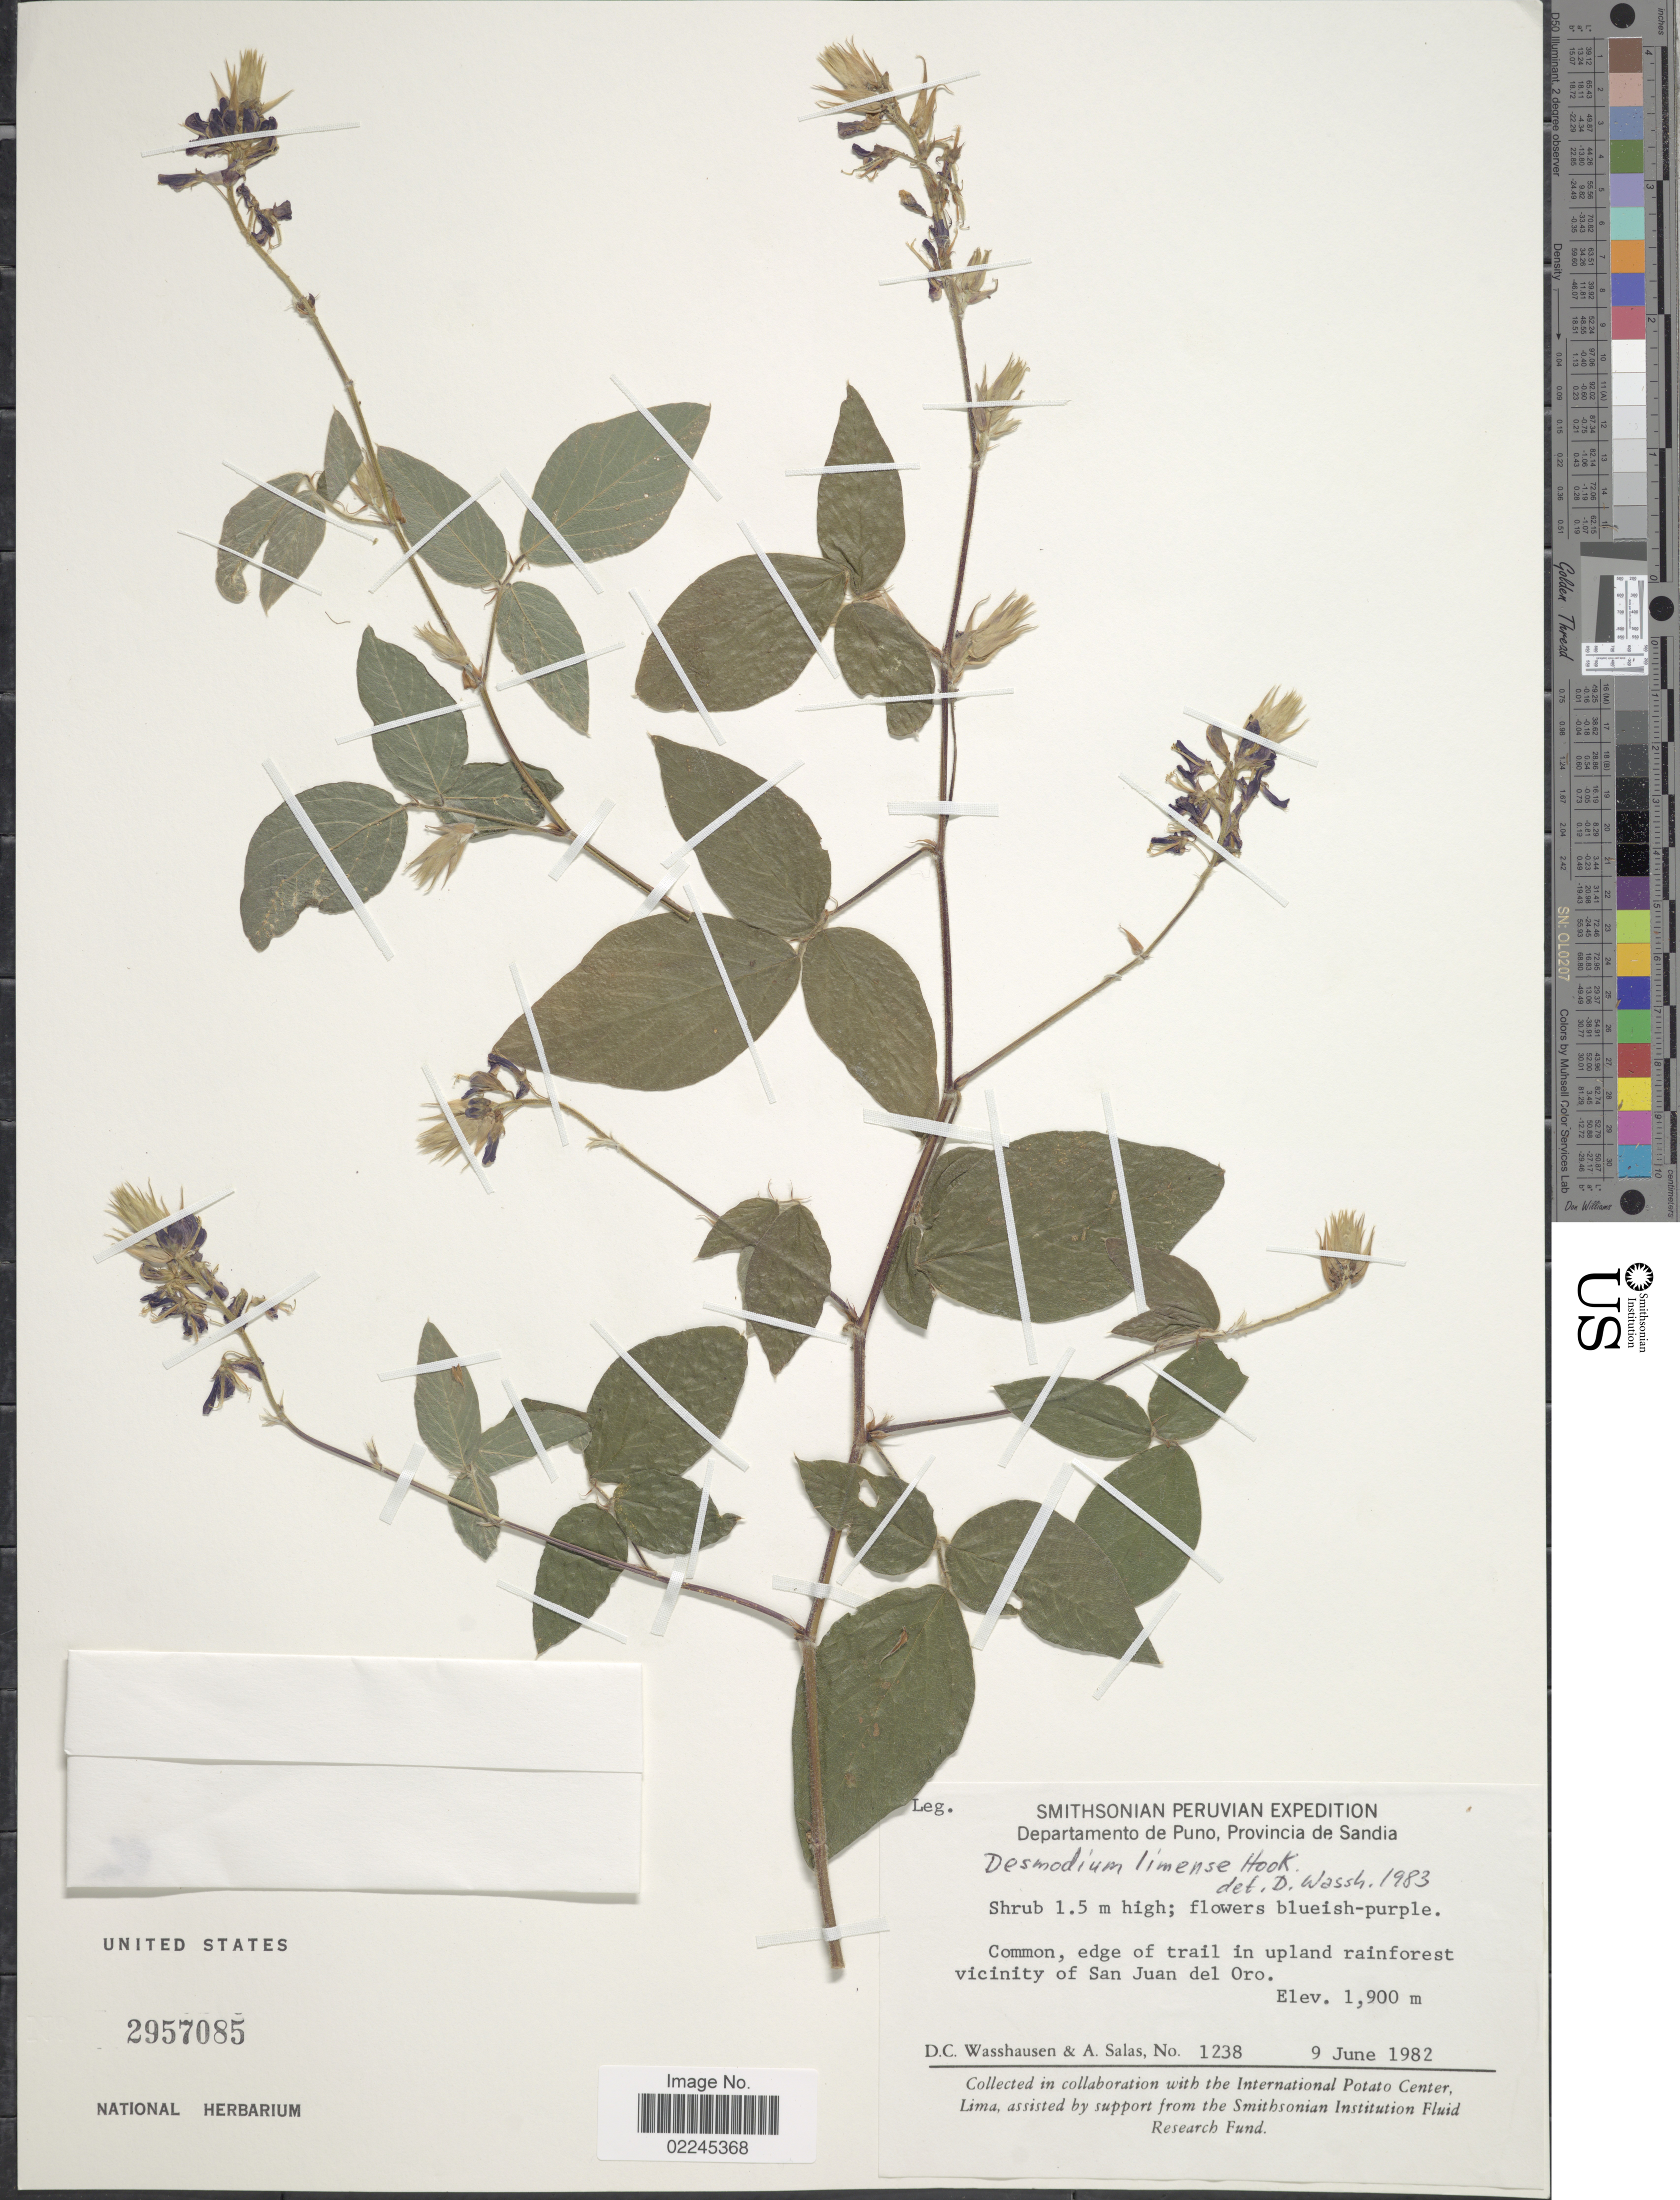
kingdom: Plantae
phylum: Tracheophyta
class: Magnoliopsida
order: Fabales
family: Fabaceae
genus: Desmodium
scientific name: Desmodium limense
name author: Hook.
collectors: D. C. Wasshausen & A. Salas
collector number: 1238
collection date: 1982-06-09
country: Peru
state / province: Puno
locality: Provincia de Sandia, edge of trail in upland rainforest vicinity of San Juan del Oro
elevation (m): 1900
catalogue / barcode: US 2957085